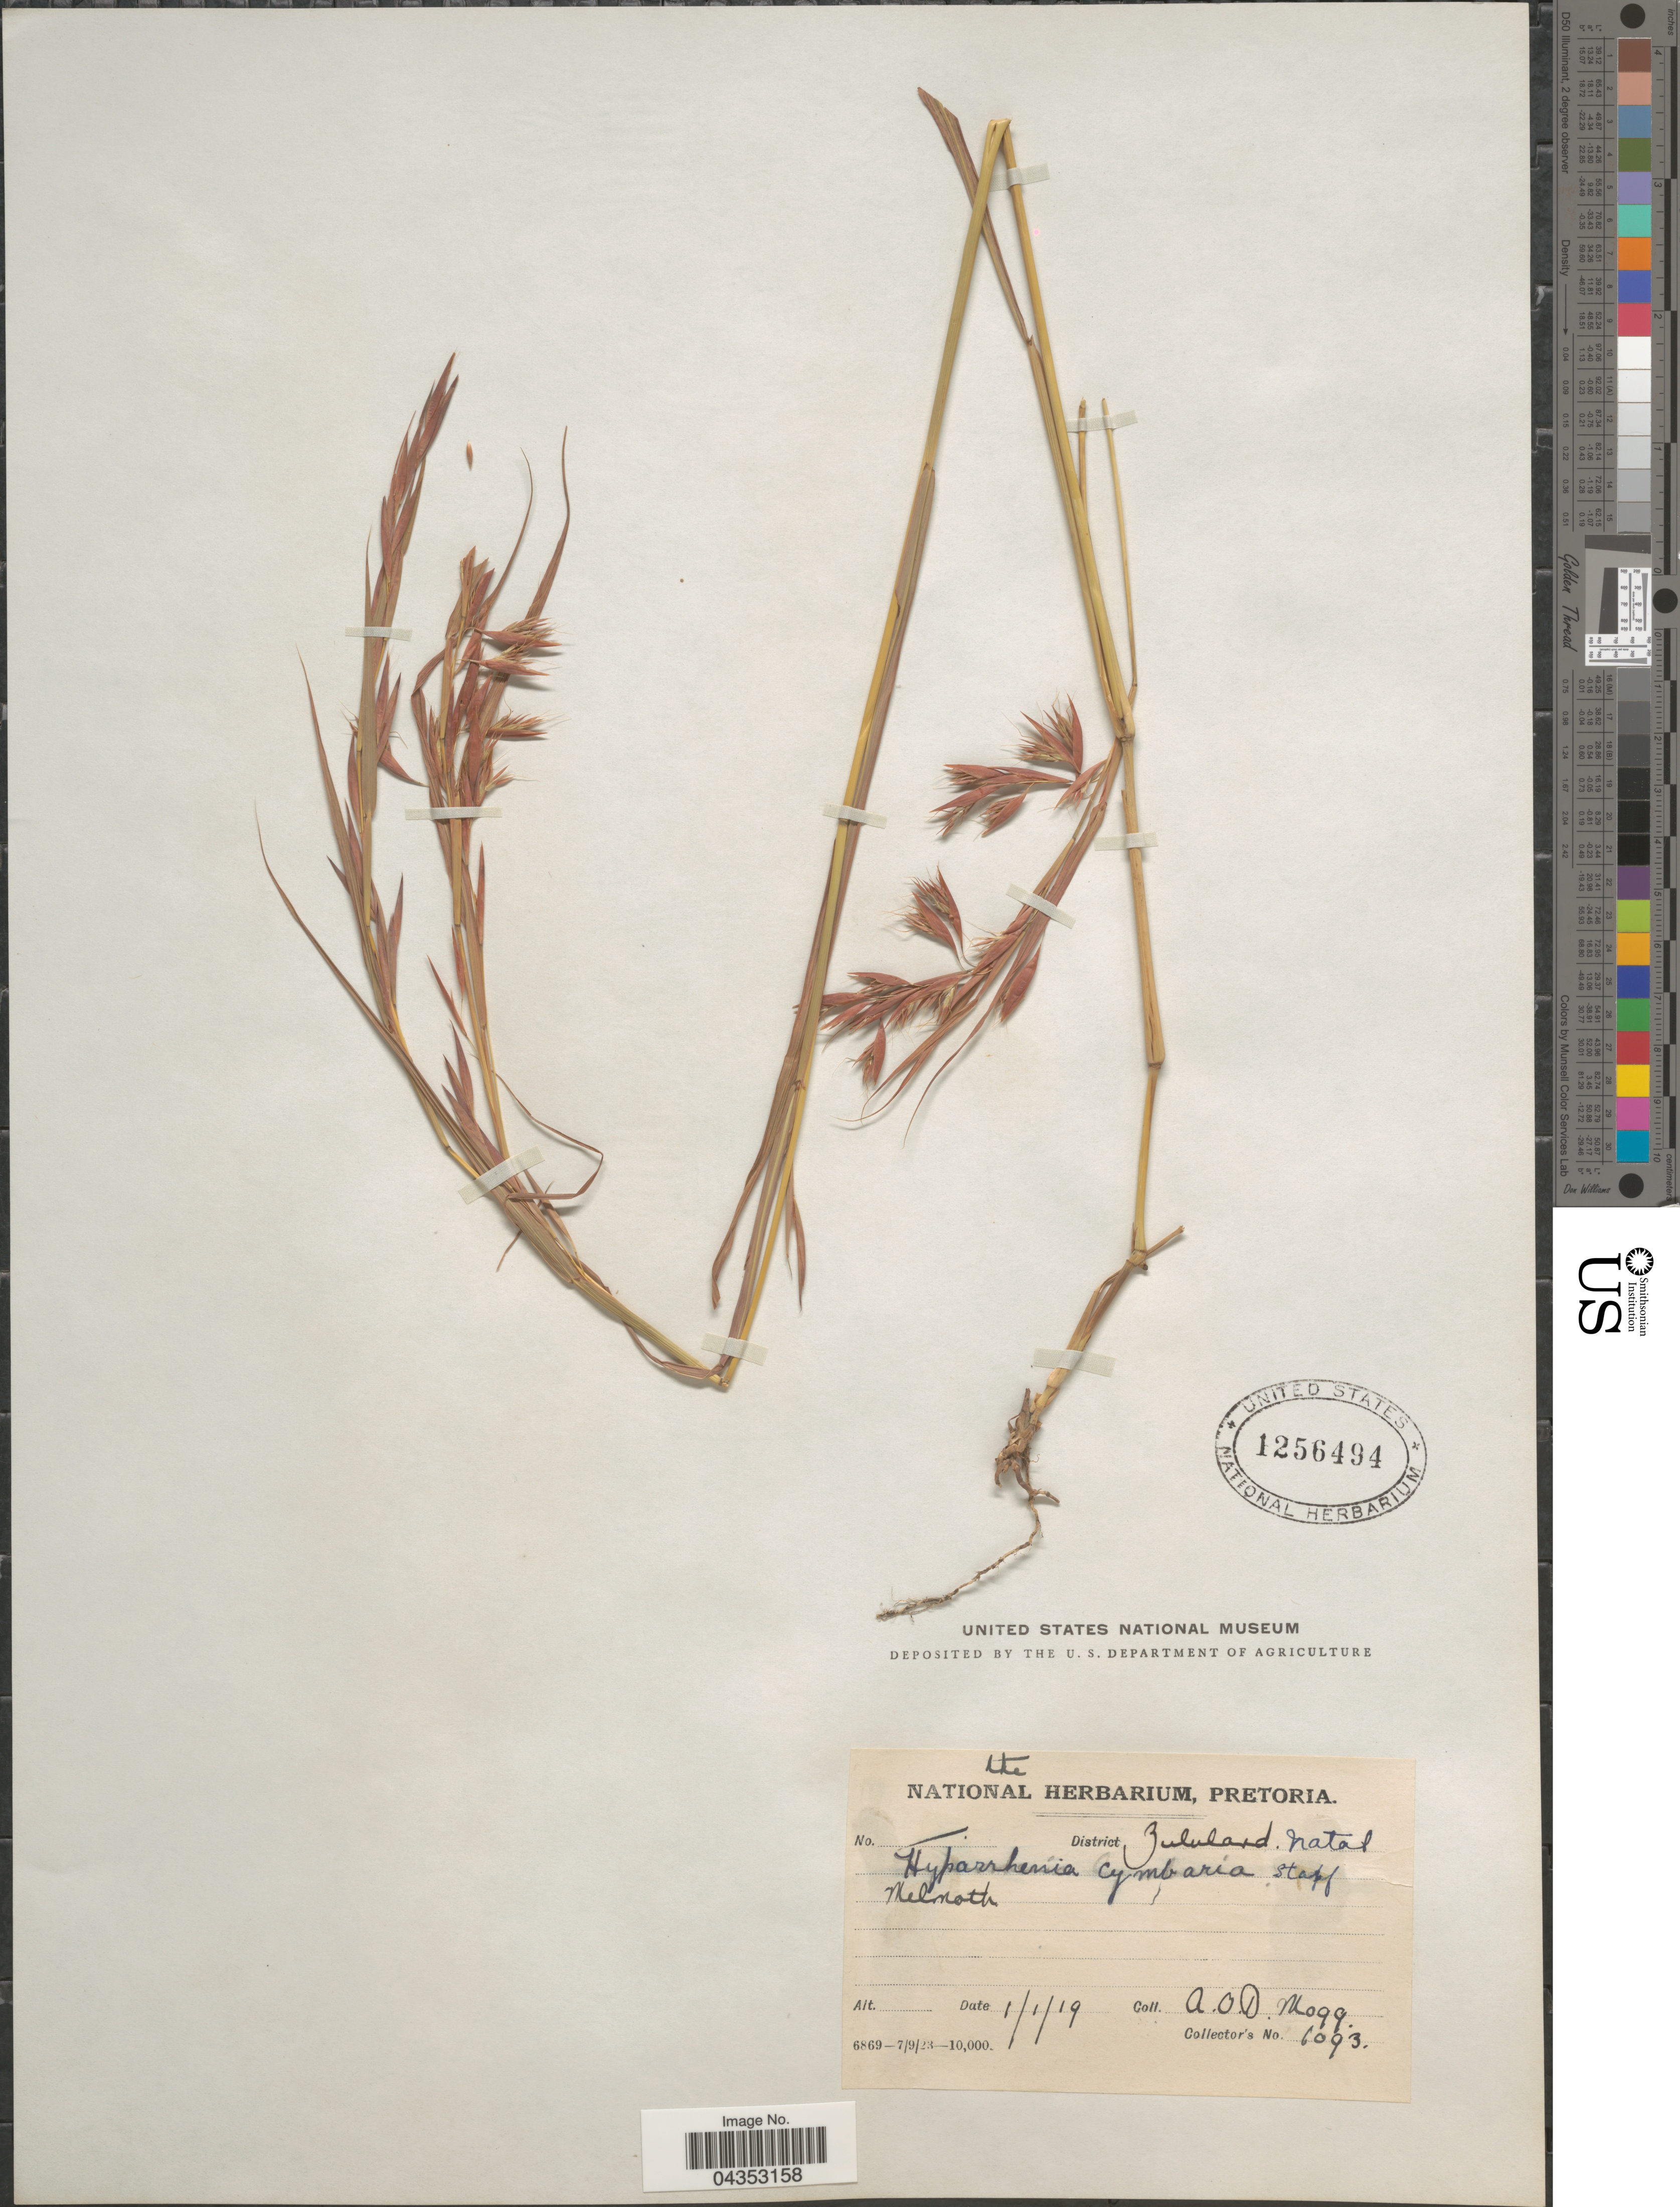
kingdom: Plantae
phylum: Tracheophyta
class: Liliopsida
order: Poales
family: Poaceae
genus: Hyparrhenia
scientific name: Hyparrhenia cymbaria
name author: (L.) Stapf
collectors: A. O. Mogg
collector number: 6093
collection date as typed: Transcribed d/m/y: 1/1/19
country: South Africa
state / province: KwaZulu-Natal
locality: District Zululand, Natal.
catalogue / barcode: US 1256494